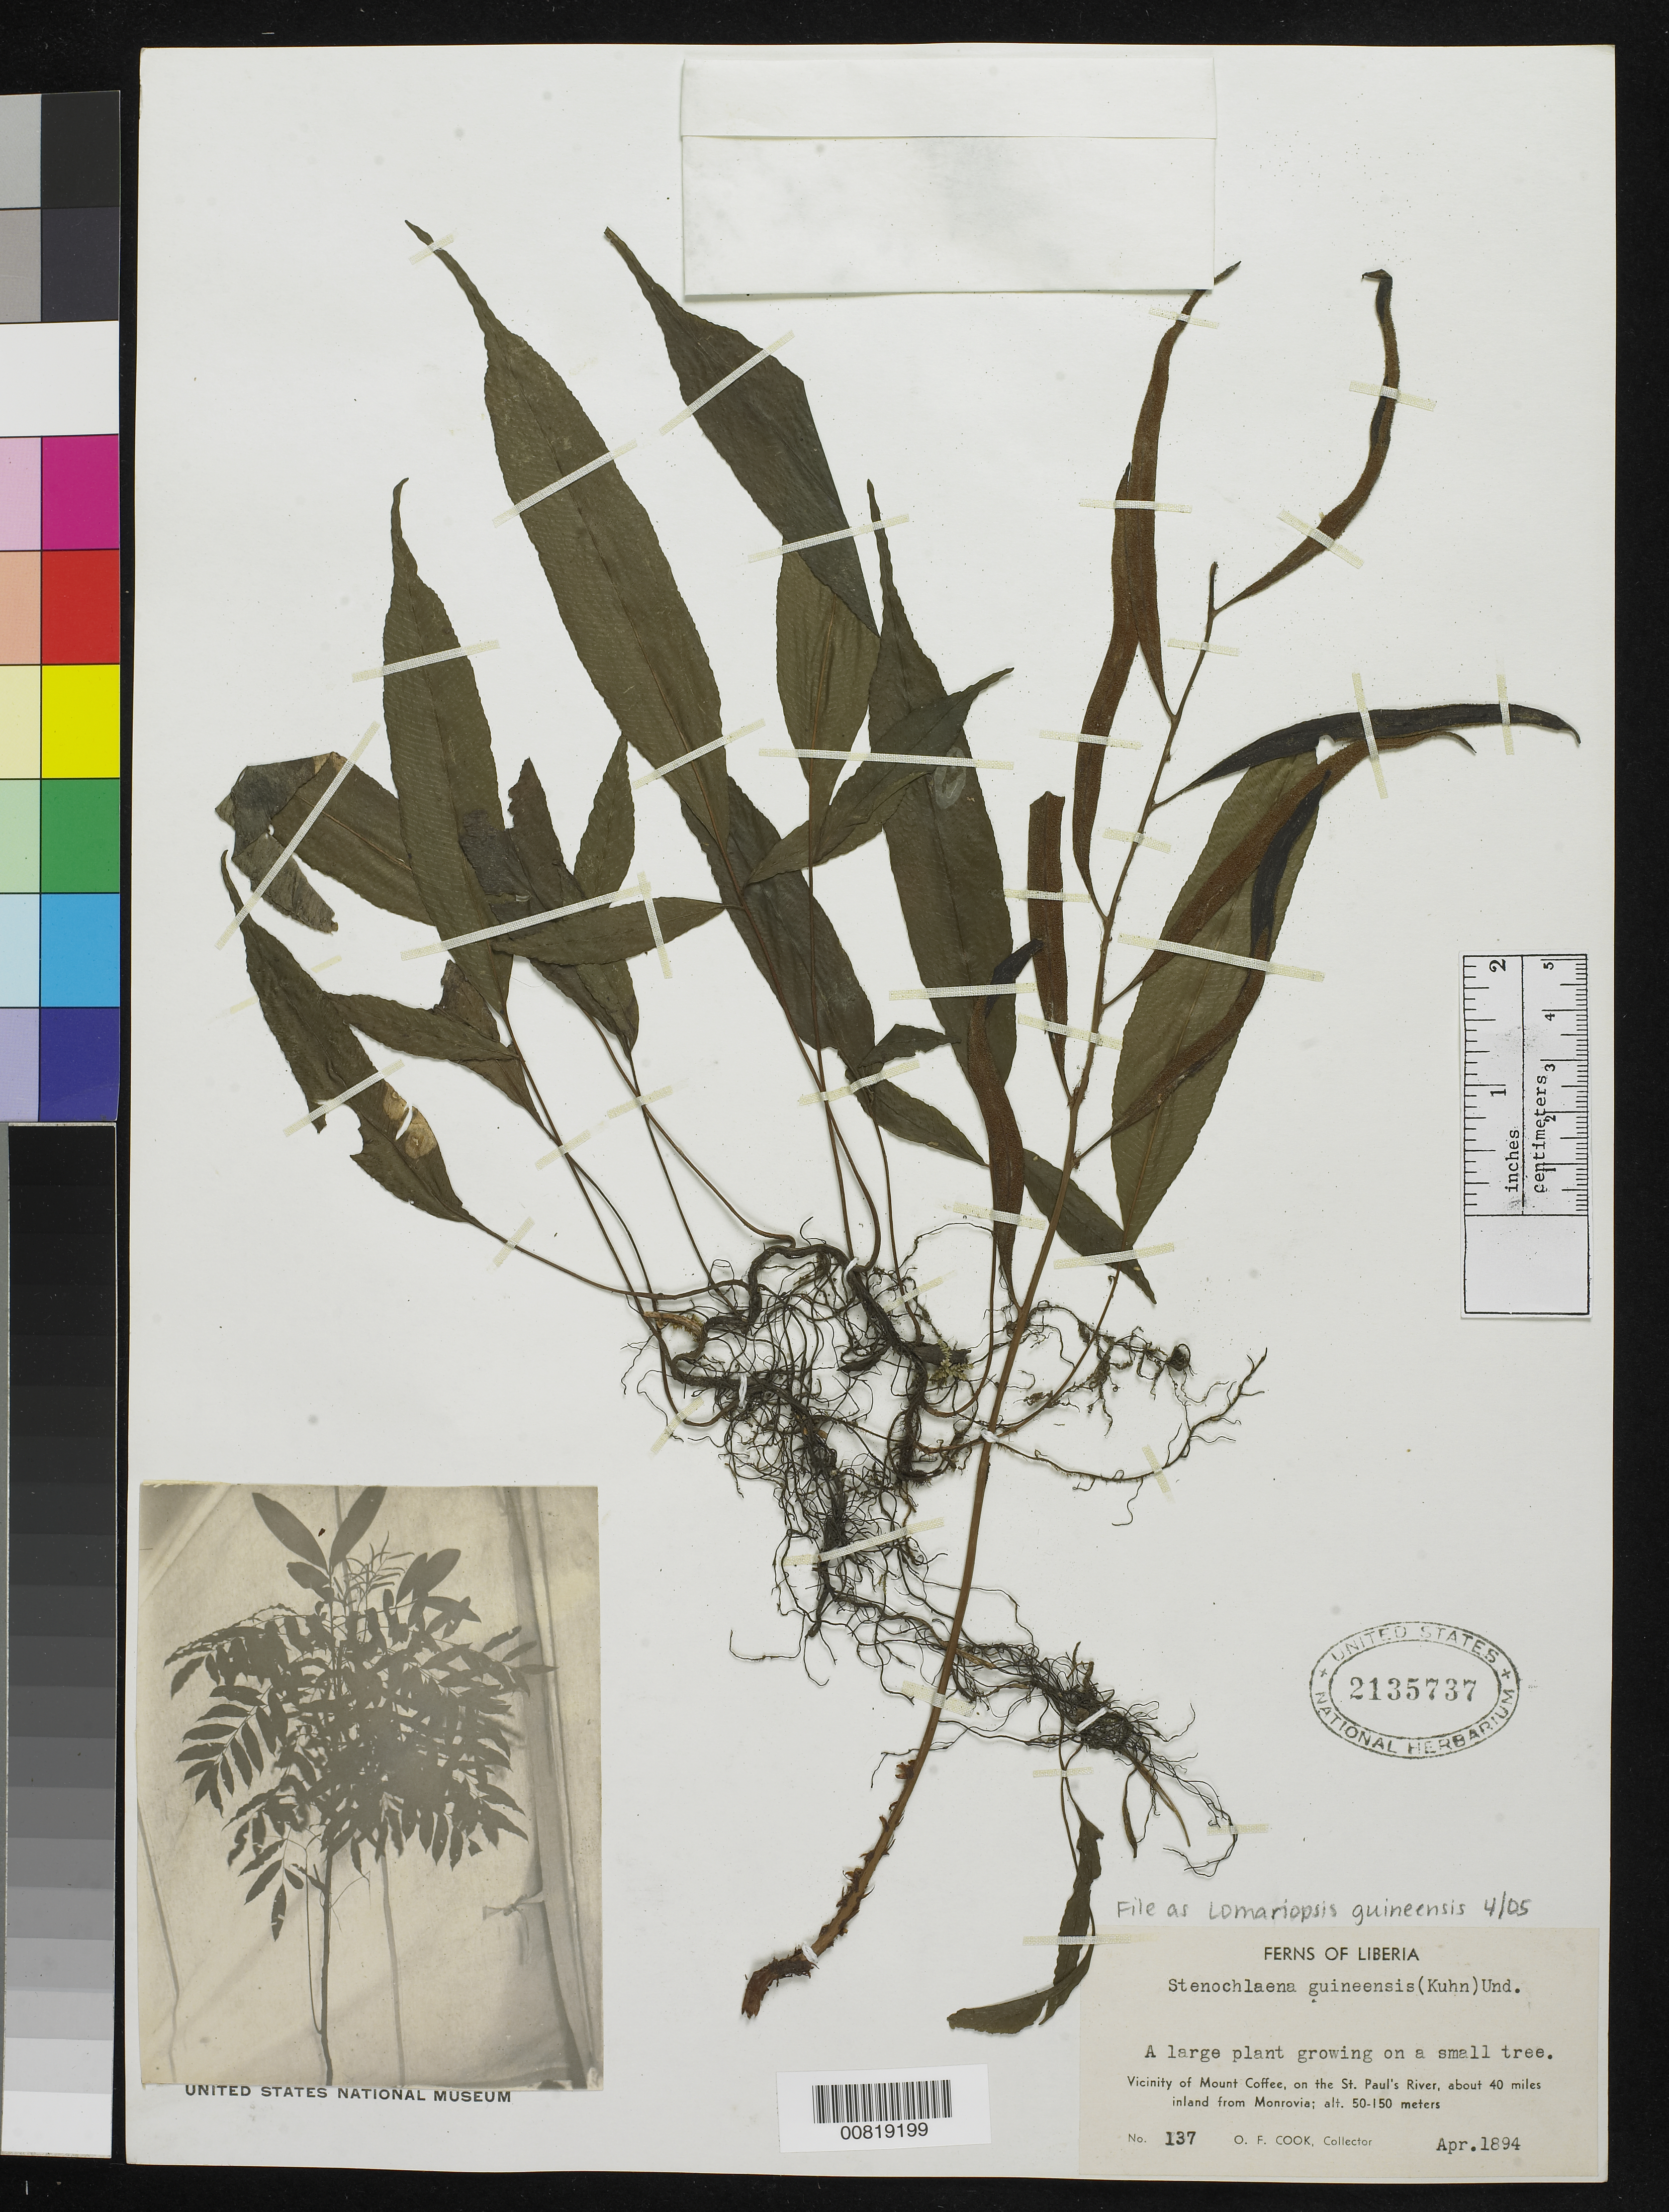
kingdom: Plantae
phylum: Tracheophyta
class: Polypodiopsida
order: Polypodiales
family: Lomariopsidaceae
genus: Lomariopsis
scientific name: Lomariopsis guineensis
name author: Holttum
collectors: O. F. Cook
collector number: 137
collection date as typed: Apr 1894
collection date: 1894-04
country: Liberia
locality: Vicinity of Mt. Coffee, on the St. Paul's River, about 40 miles inland from Monrovia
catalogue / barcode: US 2135737